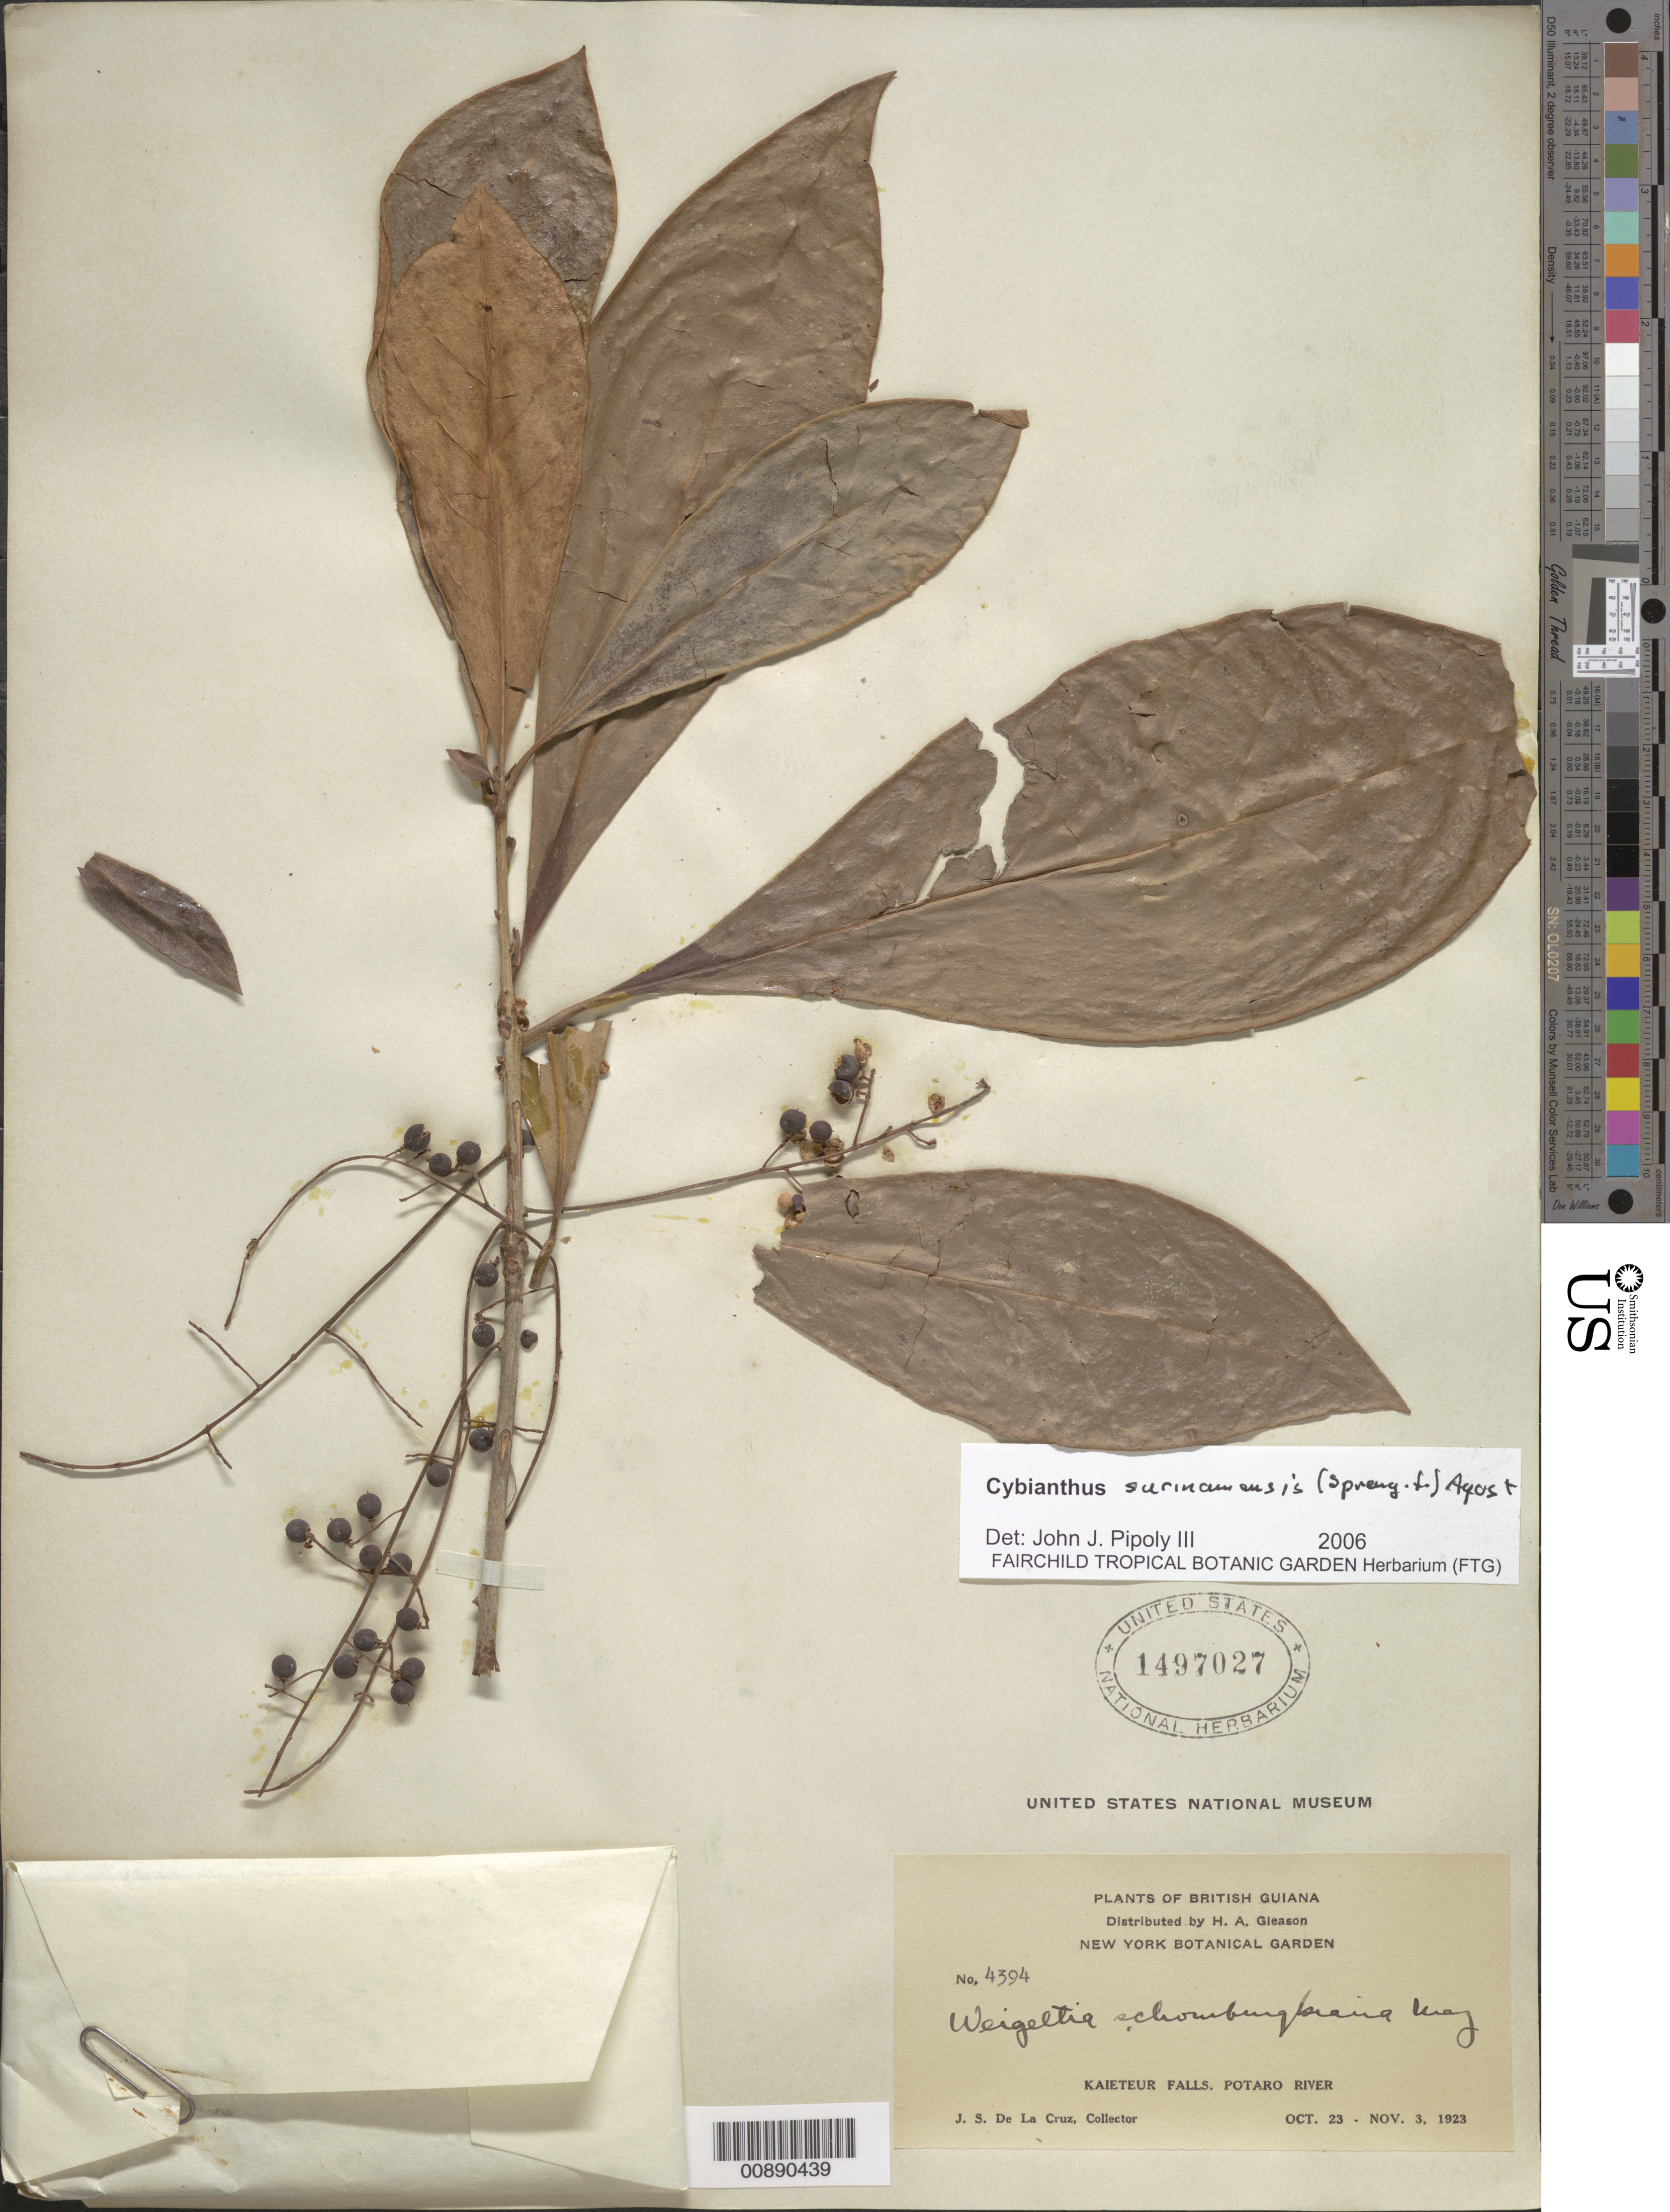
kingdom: Plantae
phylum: Tracheophyta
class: Magnoliopsida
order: Ericales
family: Primulaceae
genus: Cybianthus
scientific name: Cybianthus surinamensis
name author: (Spreng.) G. Agostini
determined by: Pipoly, J. J., III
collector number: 4394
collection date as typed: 23-Oct-23 to 3-Nov-23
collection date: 1923-10-23/1923-11-03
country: Guyana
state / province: Potaro-Siparuni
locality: Kaieteur Falls, Potaro R.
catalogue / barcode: US 1497027